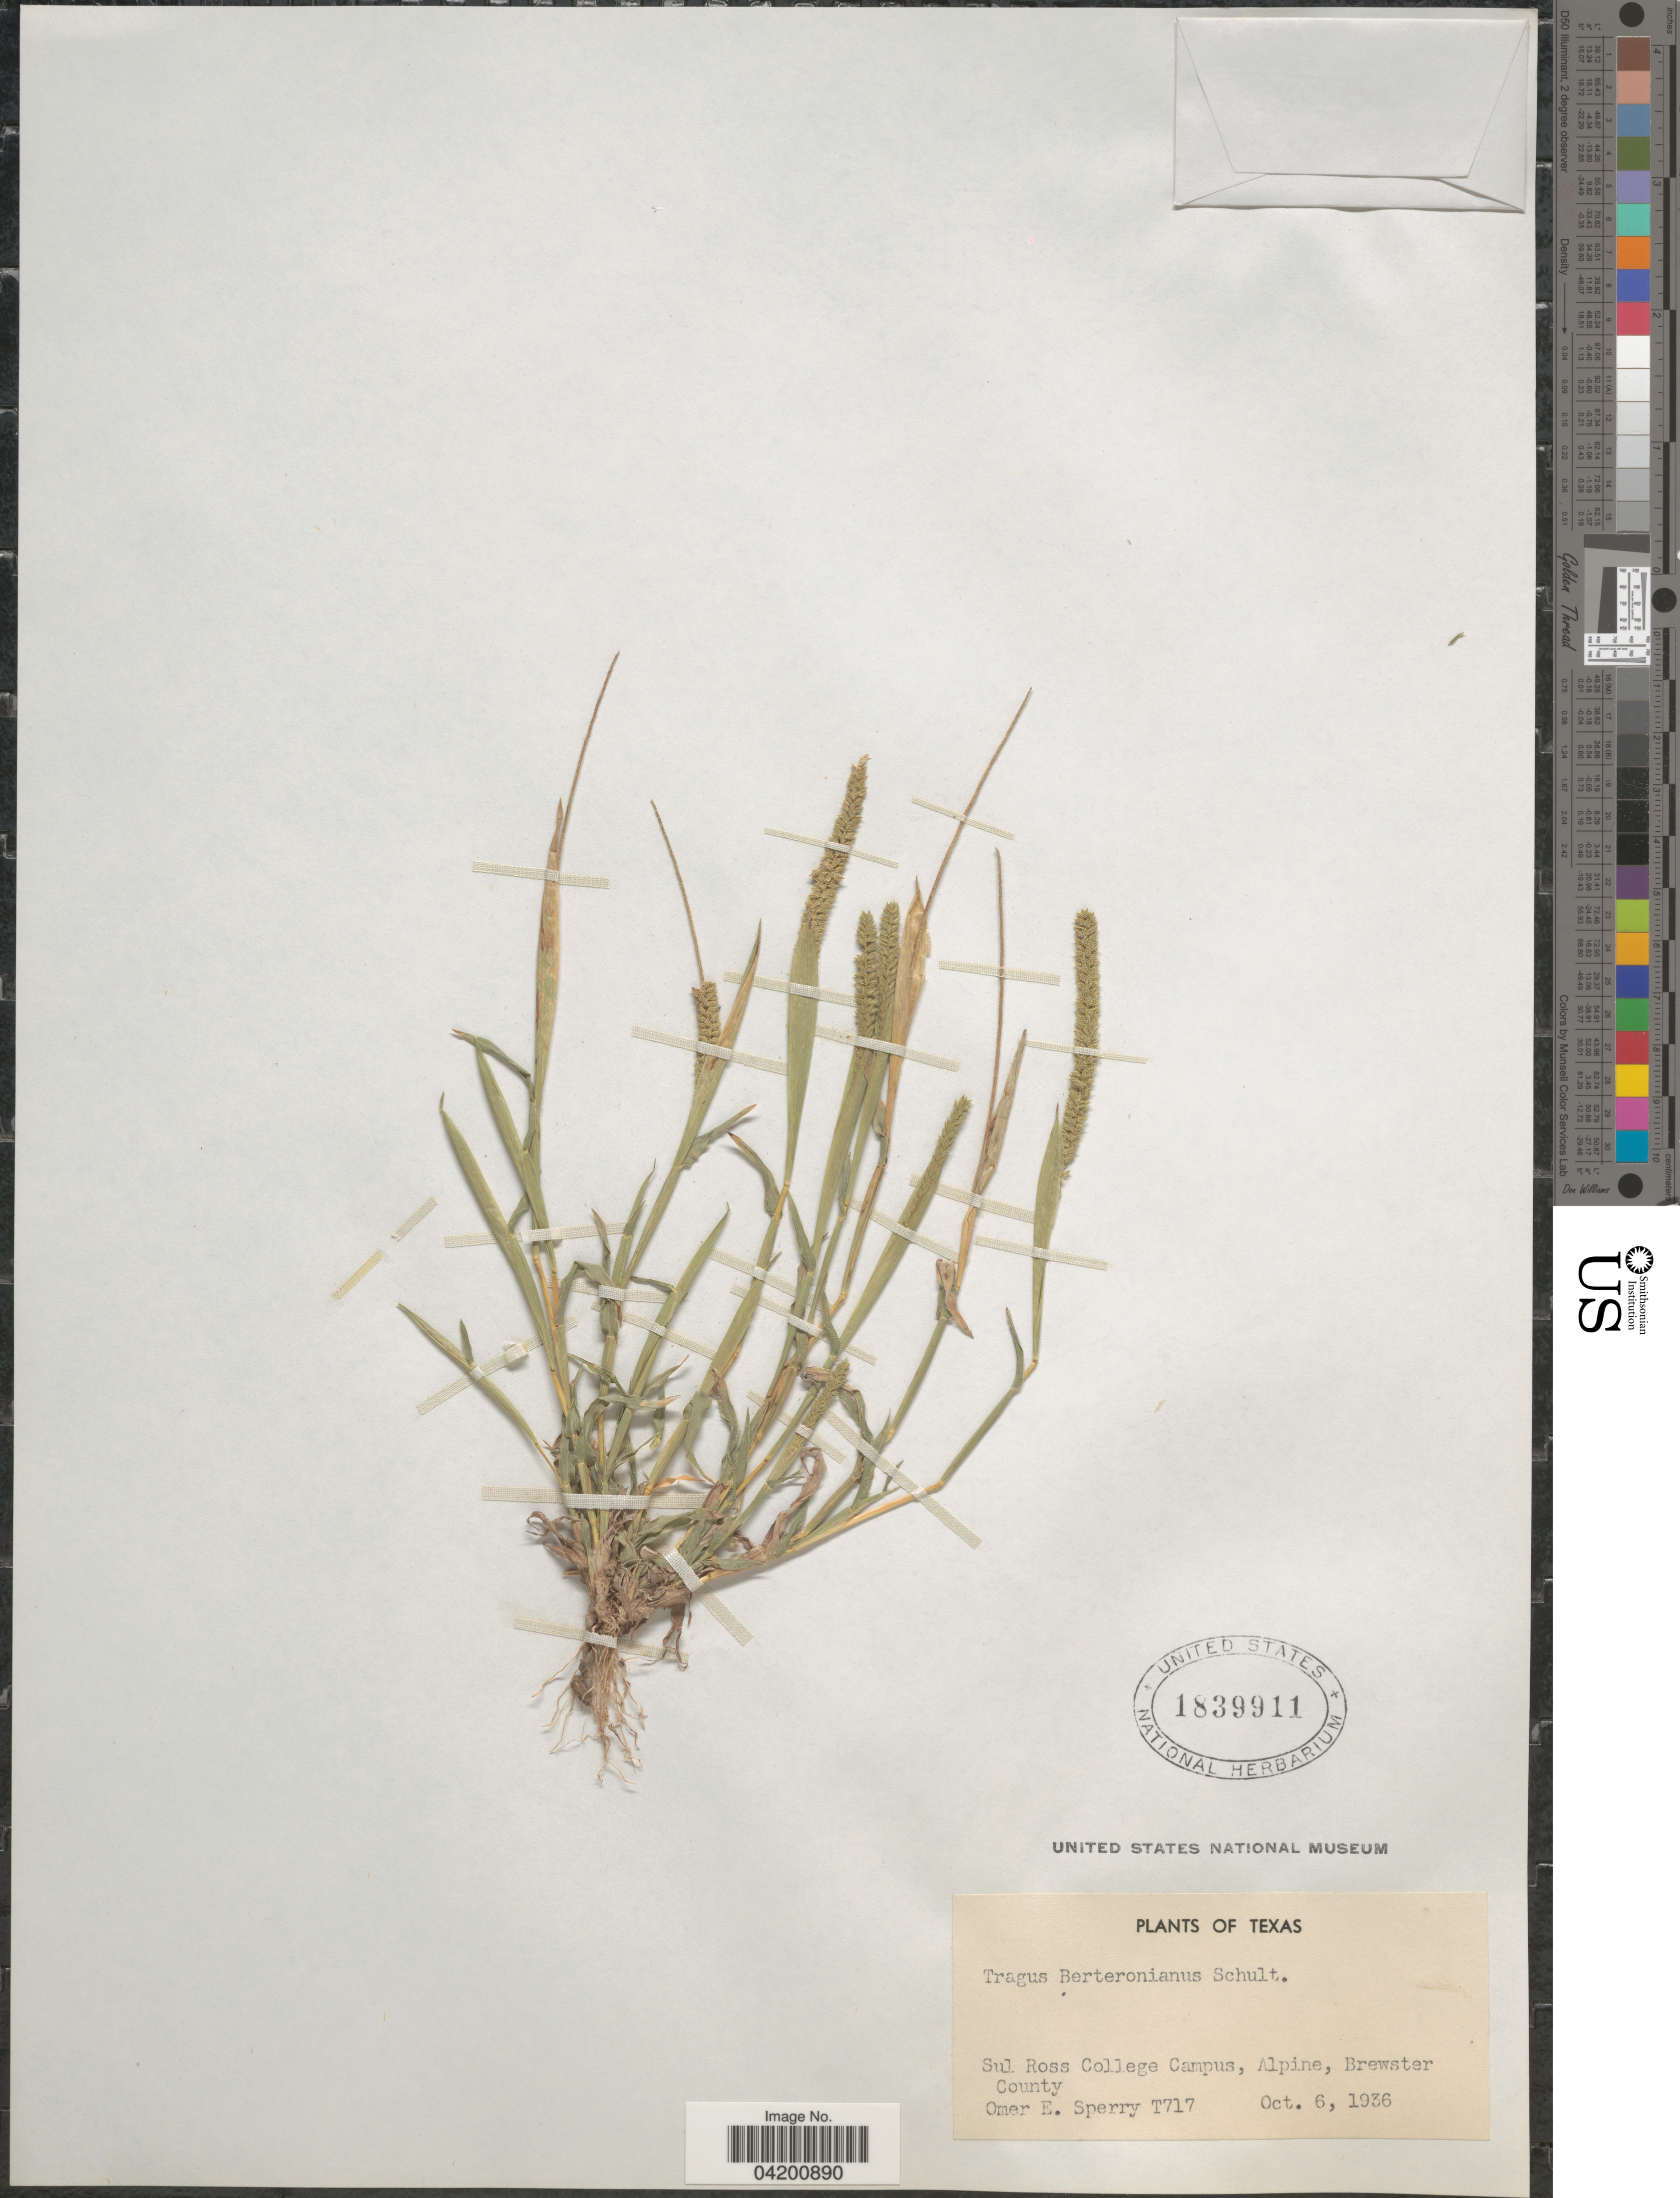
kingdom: Plantae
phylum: Tracheophyta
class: Liliopsida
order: Poales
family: Poaceae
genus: Tragus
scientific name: Tragus berteronianus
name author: Schult.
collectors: O. E. Sperry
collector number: T717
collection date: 1936-10-06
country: United States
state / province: Texas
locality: Sul Ross College Campus, Alpine, Brewster County.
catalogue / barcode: US 1839911